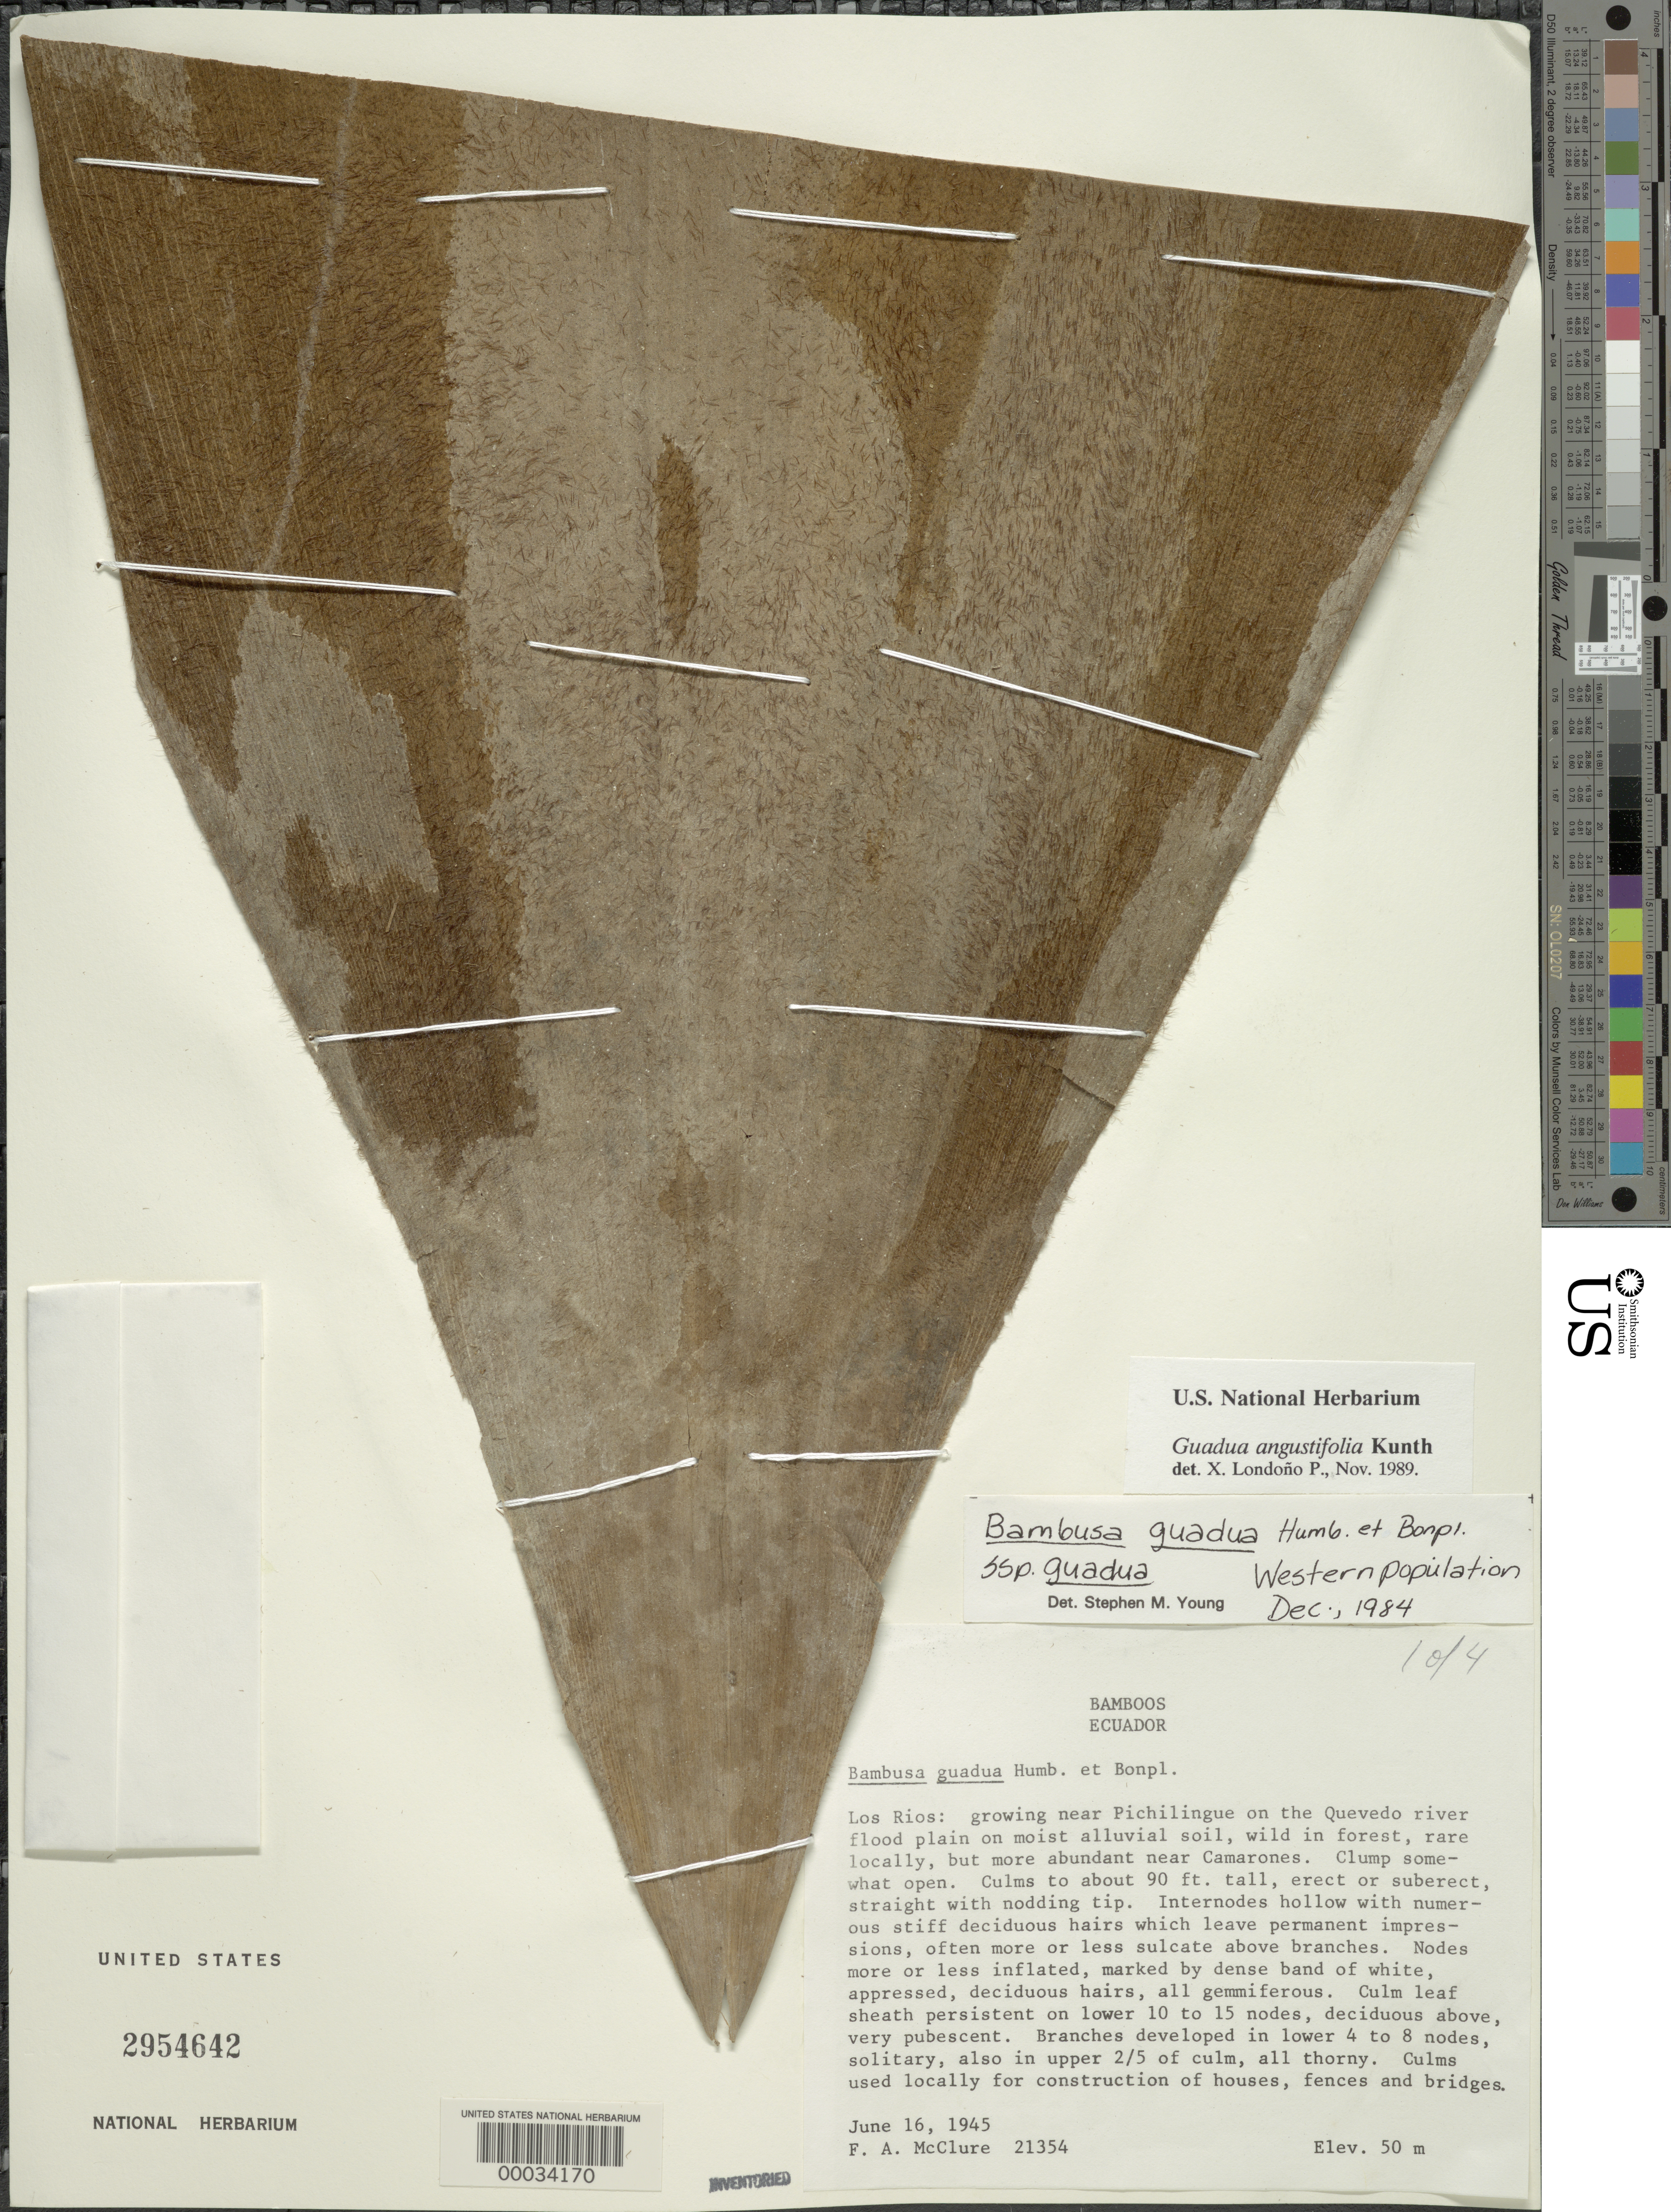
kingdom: Plantae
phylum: Tracheophyta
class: Liliopsida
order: Poales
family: Poaceae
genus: Guadua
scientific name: Guadua angustifolia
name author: Kunth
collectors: F. A. McClure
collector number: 21354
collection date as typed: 16 Jun 1945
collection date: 1945-06-16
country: Ecuador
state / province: Los Ríos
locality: Pichilingue, Quevedo River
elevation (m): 50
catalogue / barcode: US 2954642